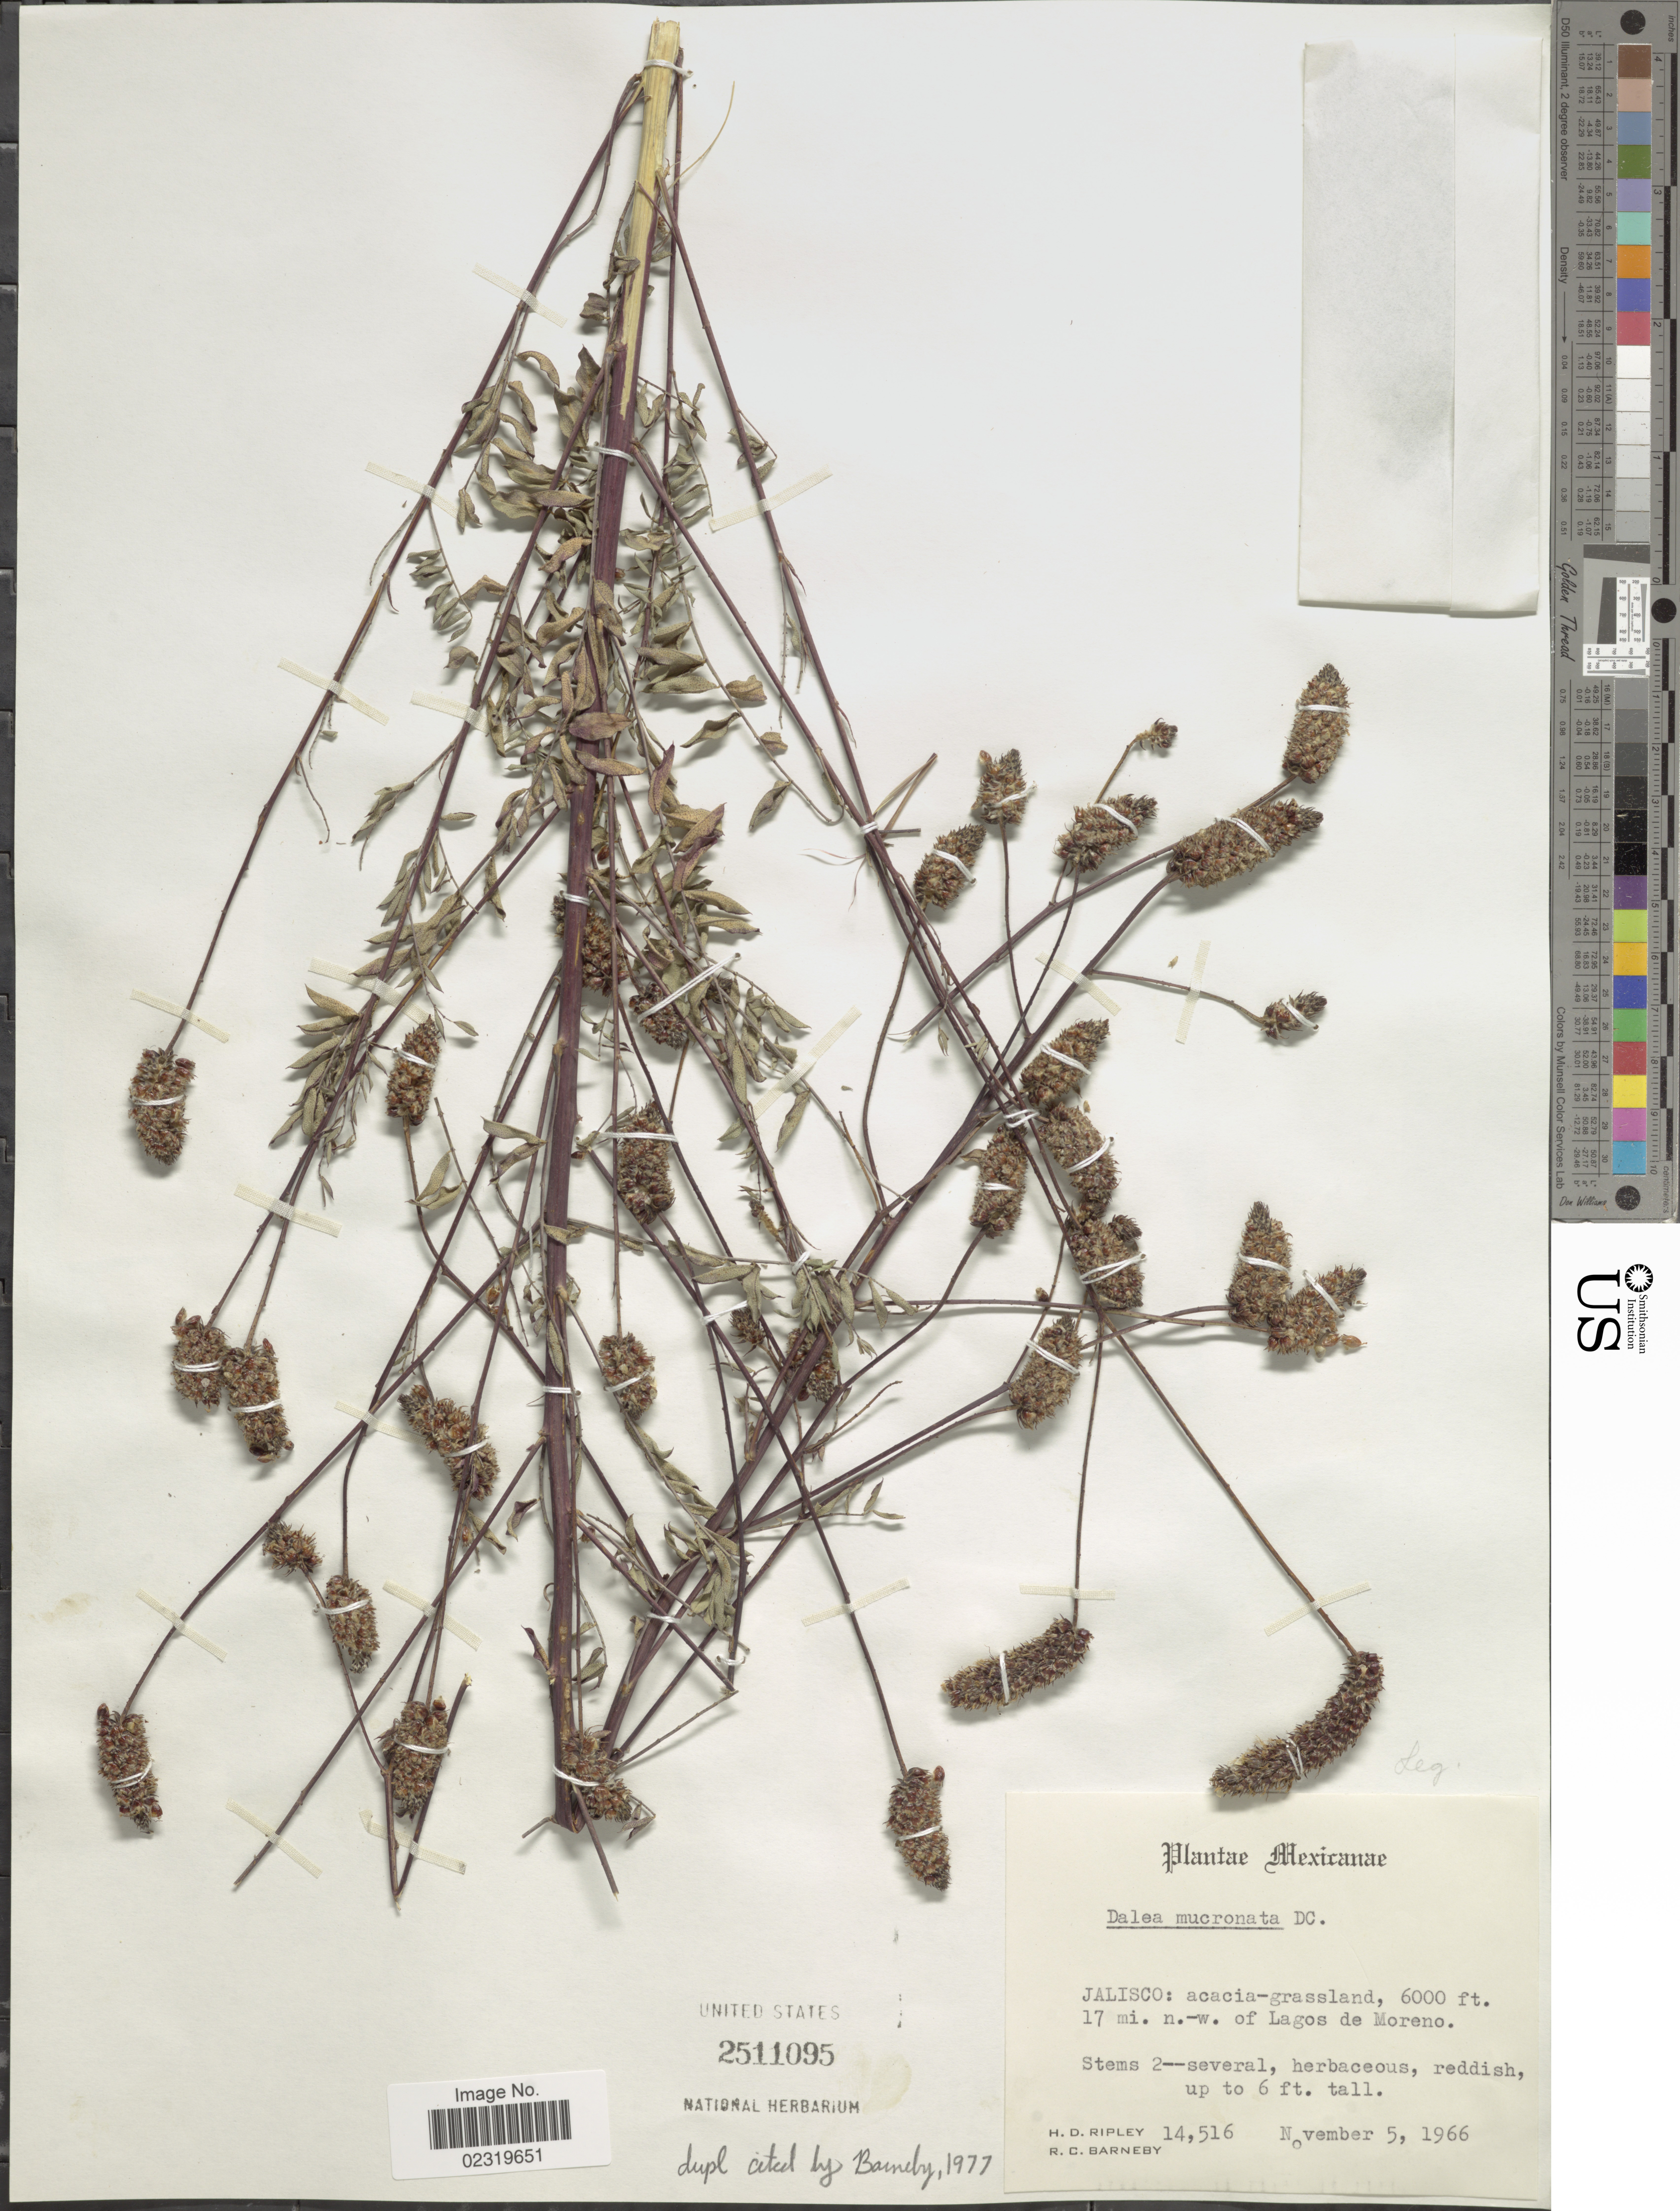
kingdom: Plantae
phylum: Tracheophyta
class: Magnoliopsida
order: Fabales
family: Fabaceae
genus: Dalea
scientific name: Dalea mucronata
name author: DC.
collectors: H. Ripley & R. C. Barneby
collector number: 14516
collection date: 1966-11-05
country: Mexico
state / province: Jalisco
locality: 17 mi n.-w. of Lagos de Moreno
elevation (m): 1829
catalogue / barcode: US 2511095